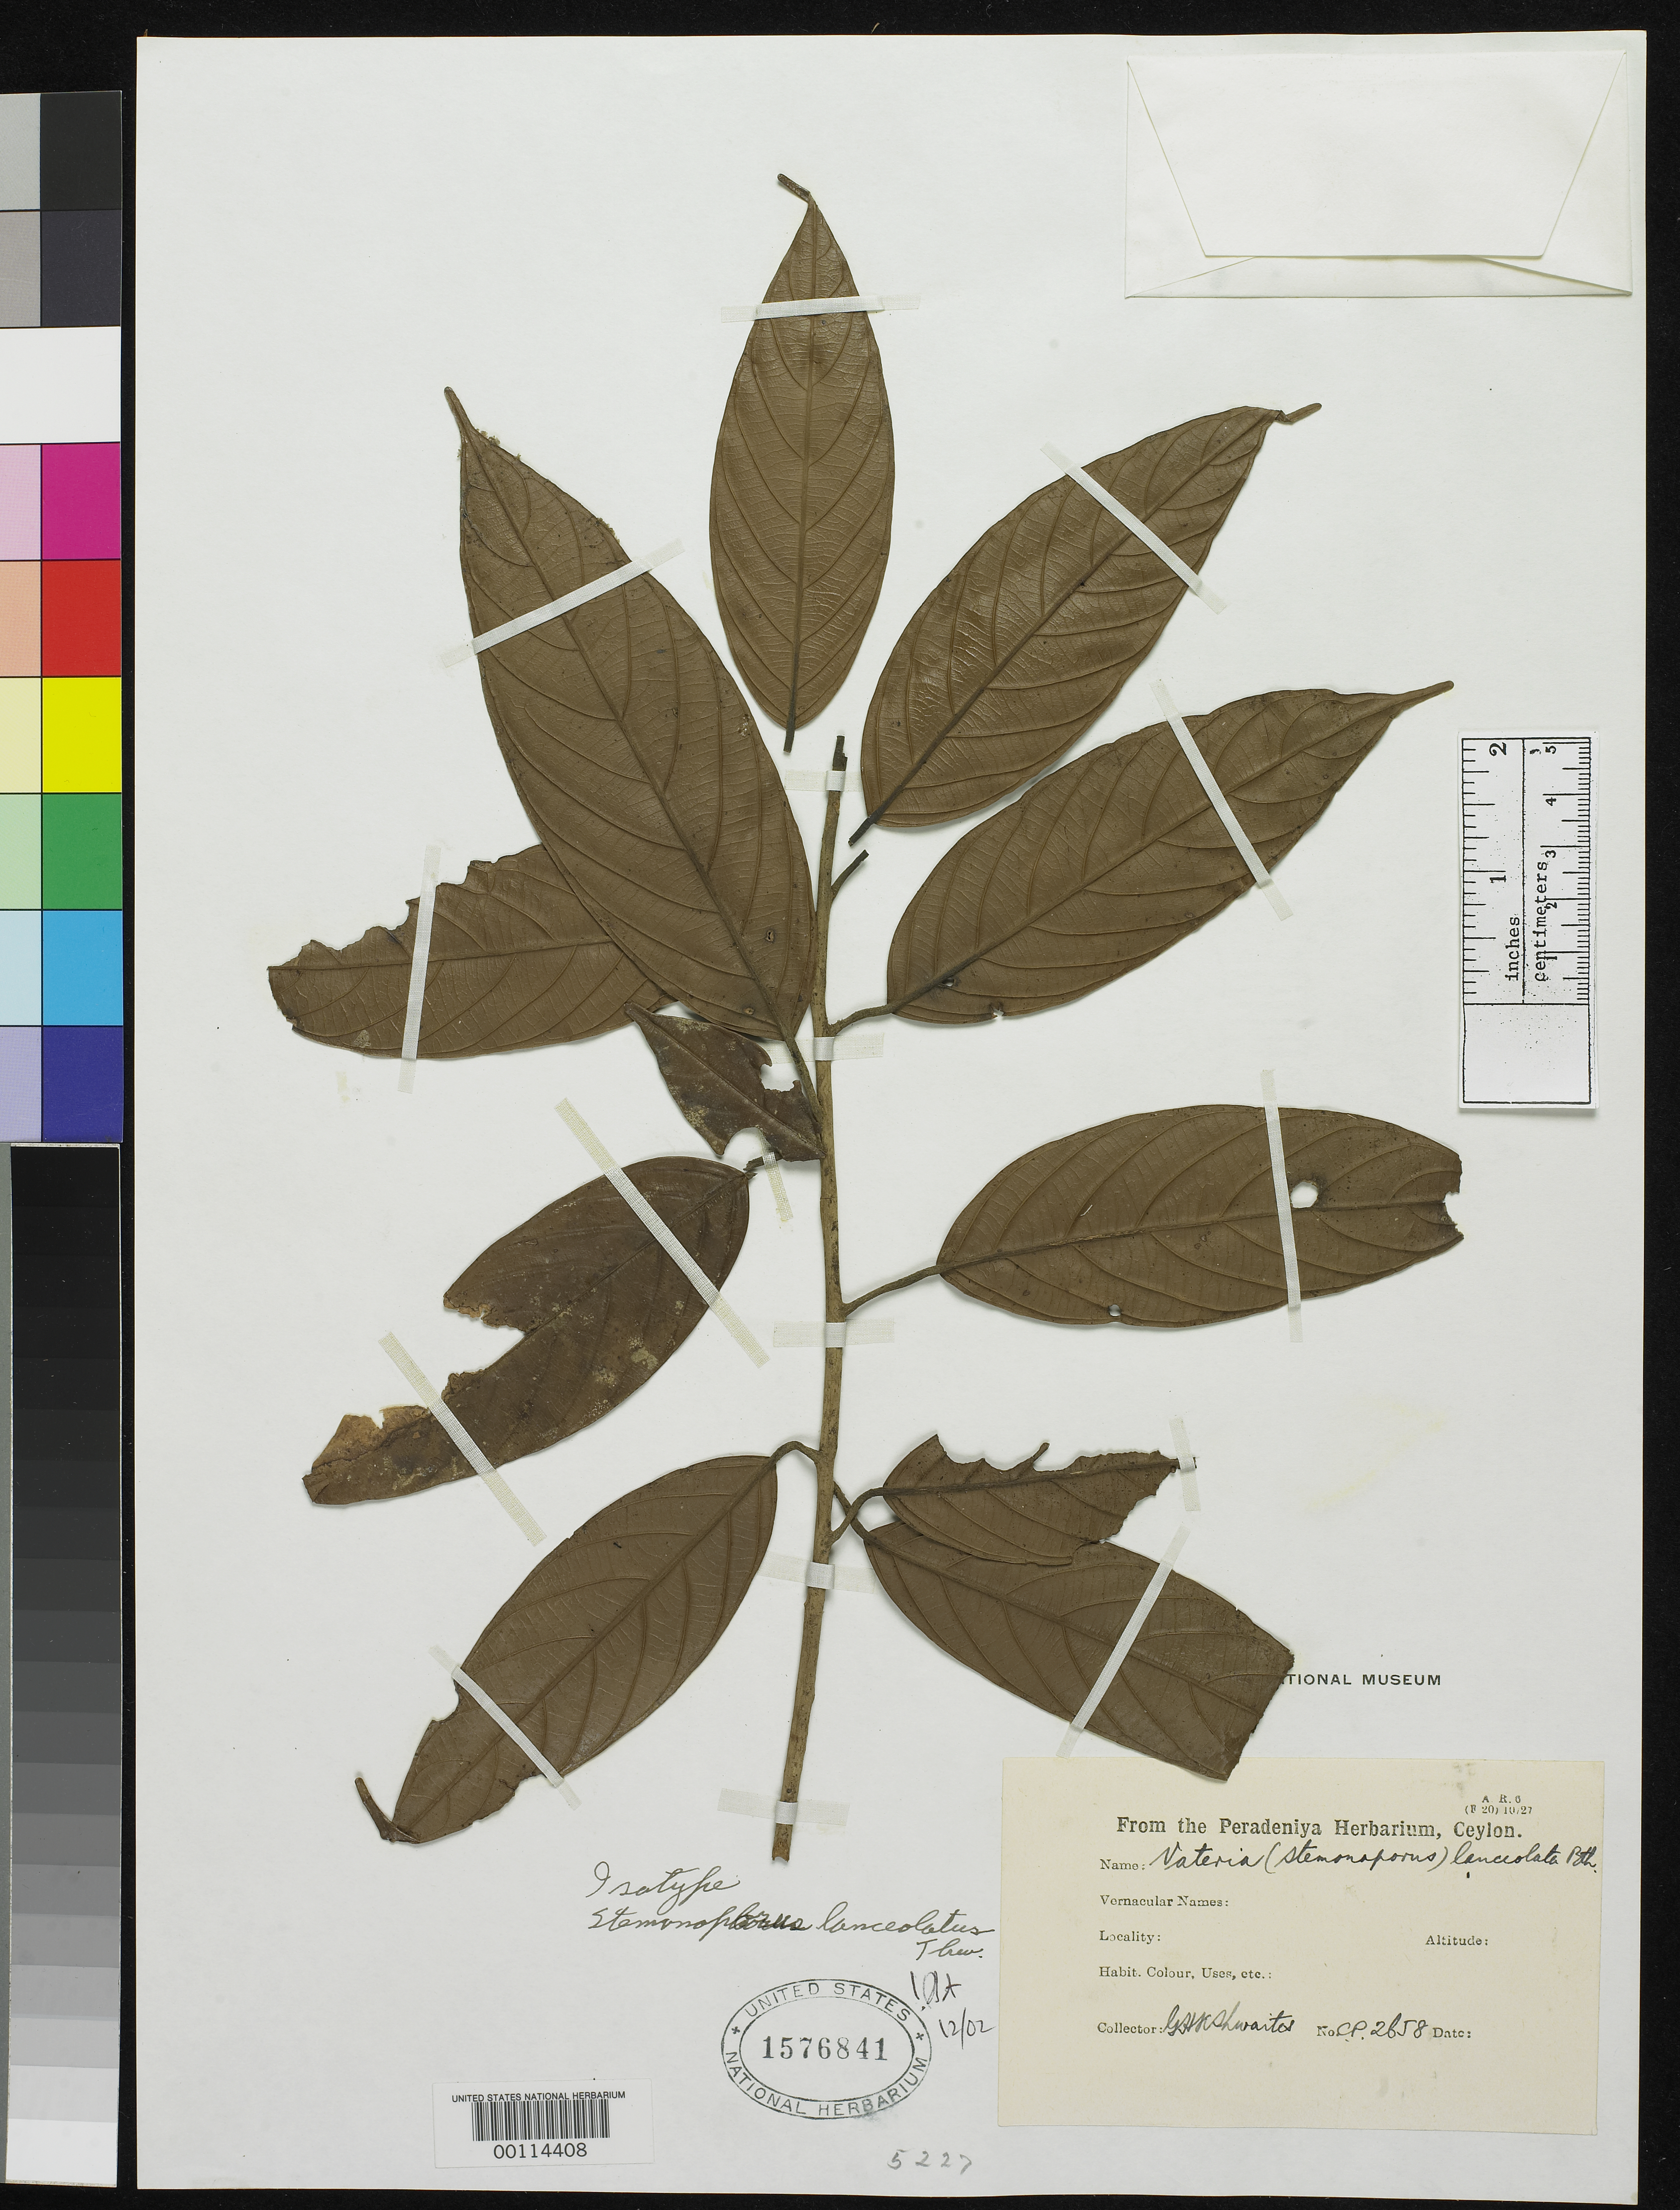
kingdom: Plantae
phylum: Tracheophyta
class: Magnoliopsida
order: Malvales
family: Dipterocarpaceae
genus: Stemonoporus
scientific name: Stemonoporus lanceolatus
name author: Thwaites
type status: Isotype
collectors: G. H. K. Thwaites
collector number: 2658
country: Sri Lanka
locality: "Ceylon"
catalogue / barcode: US 1576841